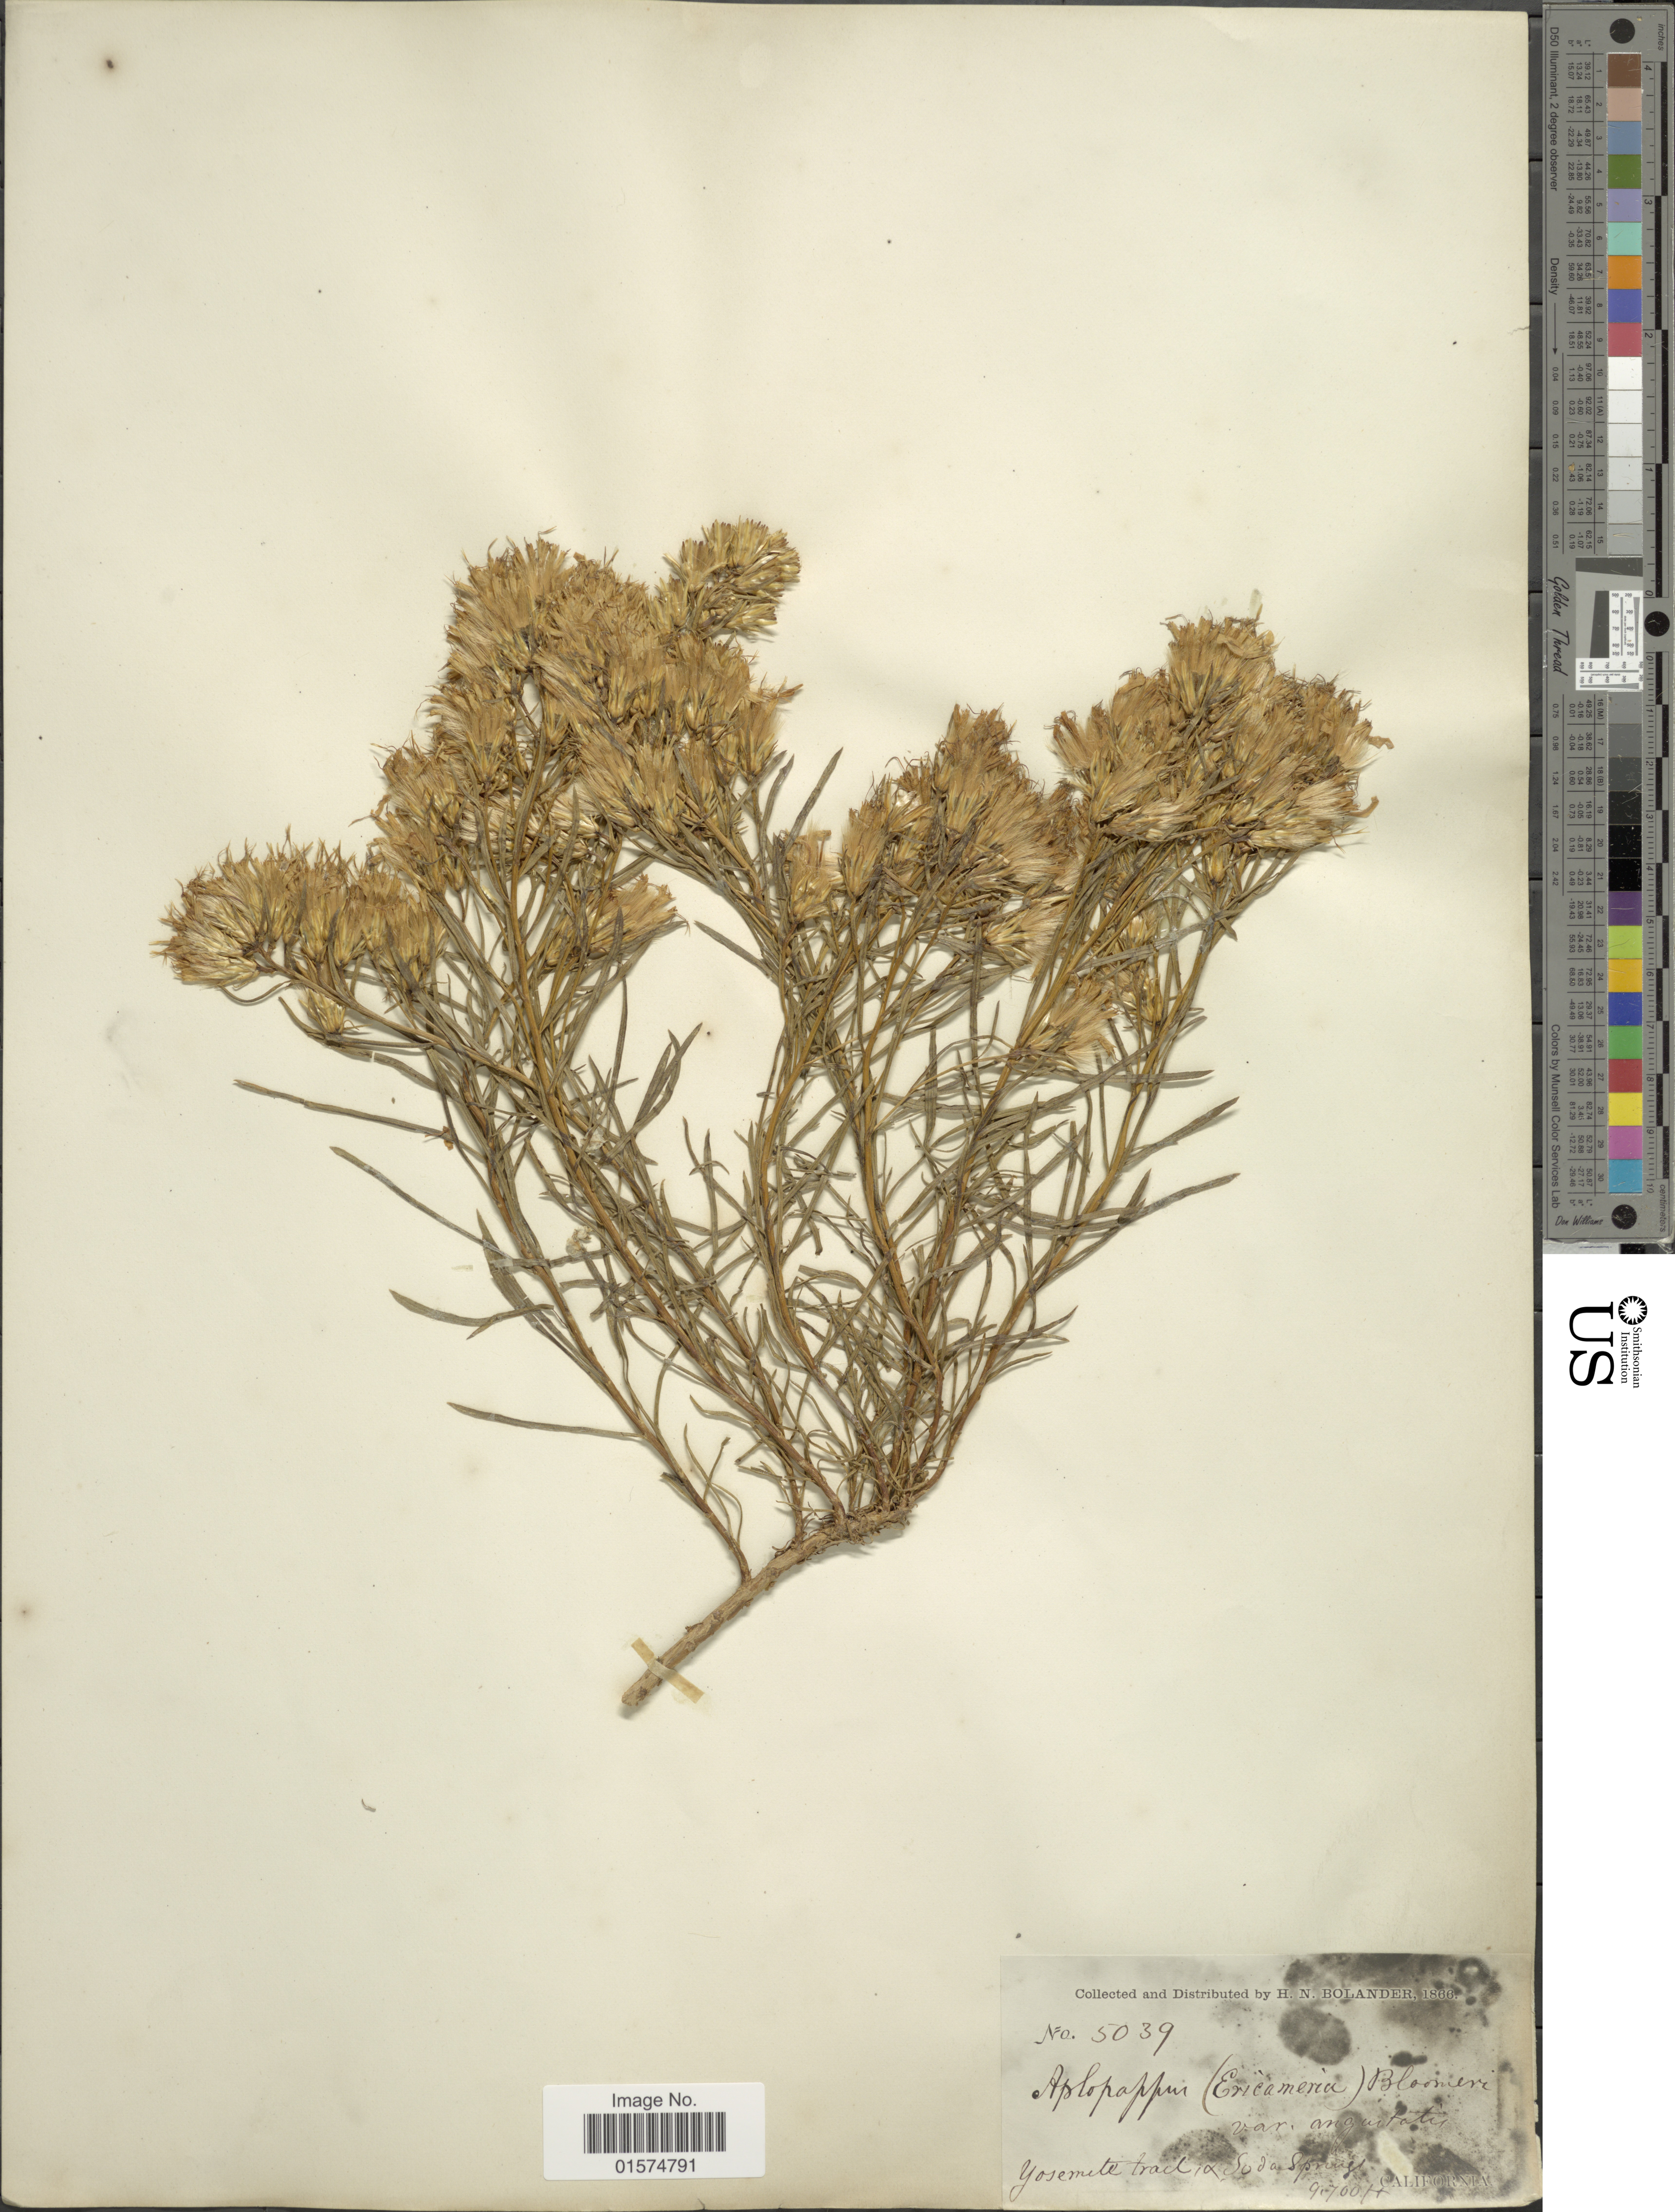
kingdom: Plantae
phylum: Tracheophyta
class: Magnoliopsida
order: Asterales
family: Asteraceae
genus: Ericameria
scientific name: Ericameria bloomeri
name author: (A. Gray) J.F. Macbr.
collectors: H. Bolander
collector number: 5039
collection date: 1866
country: United States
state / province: California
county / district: Mariposa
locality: Yosemite trail, Soda Springs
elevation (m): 2957